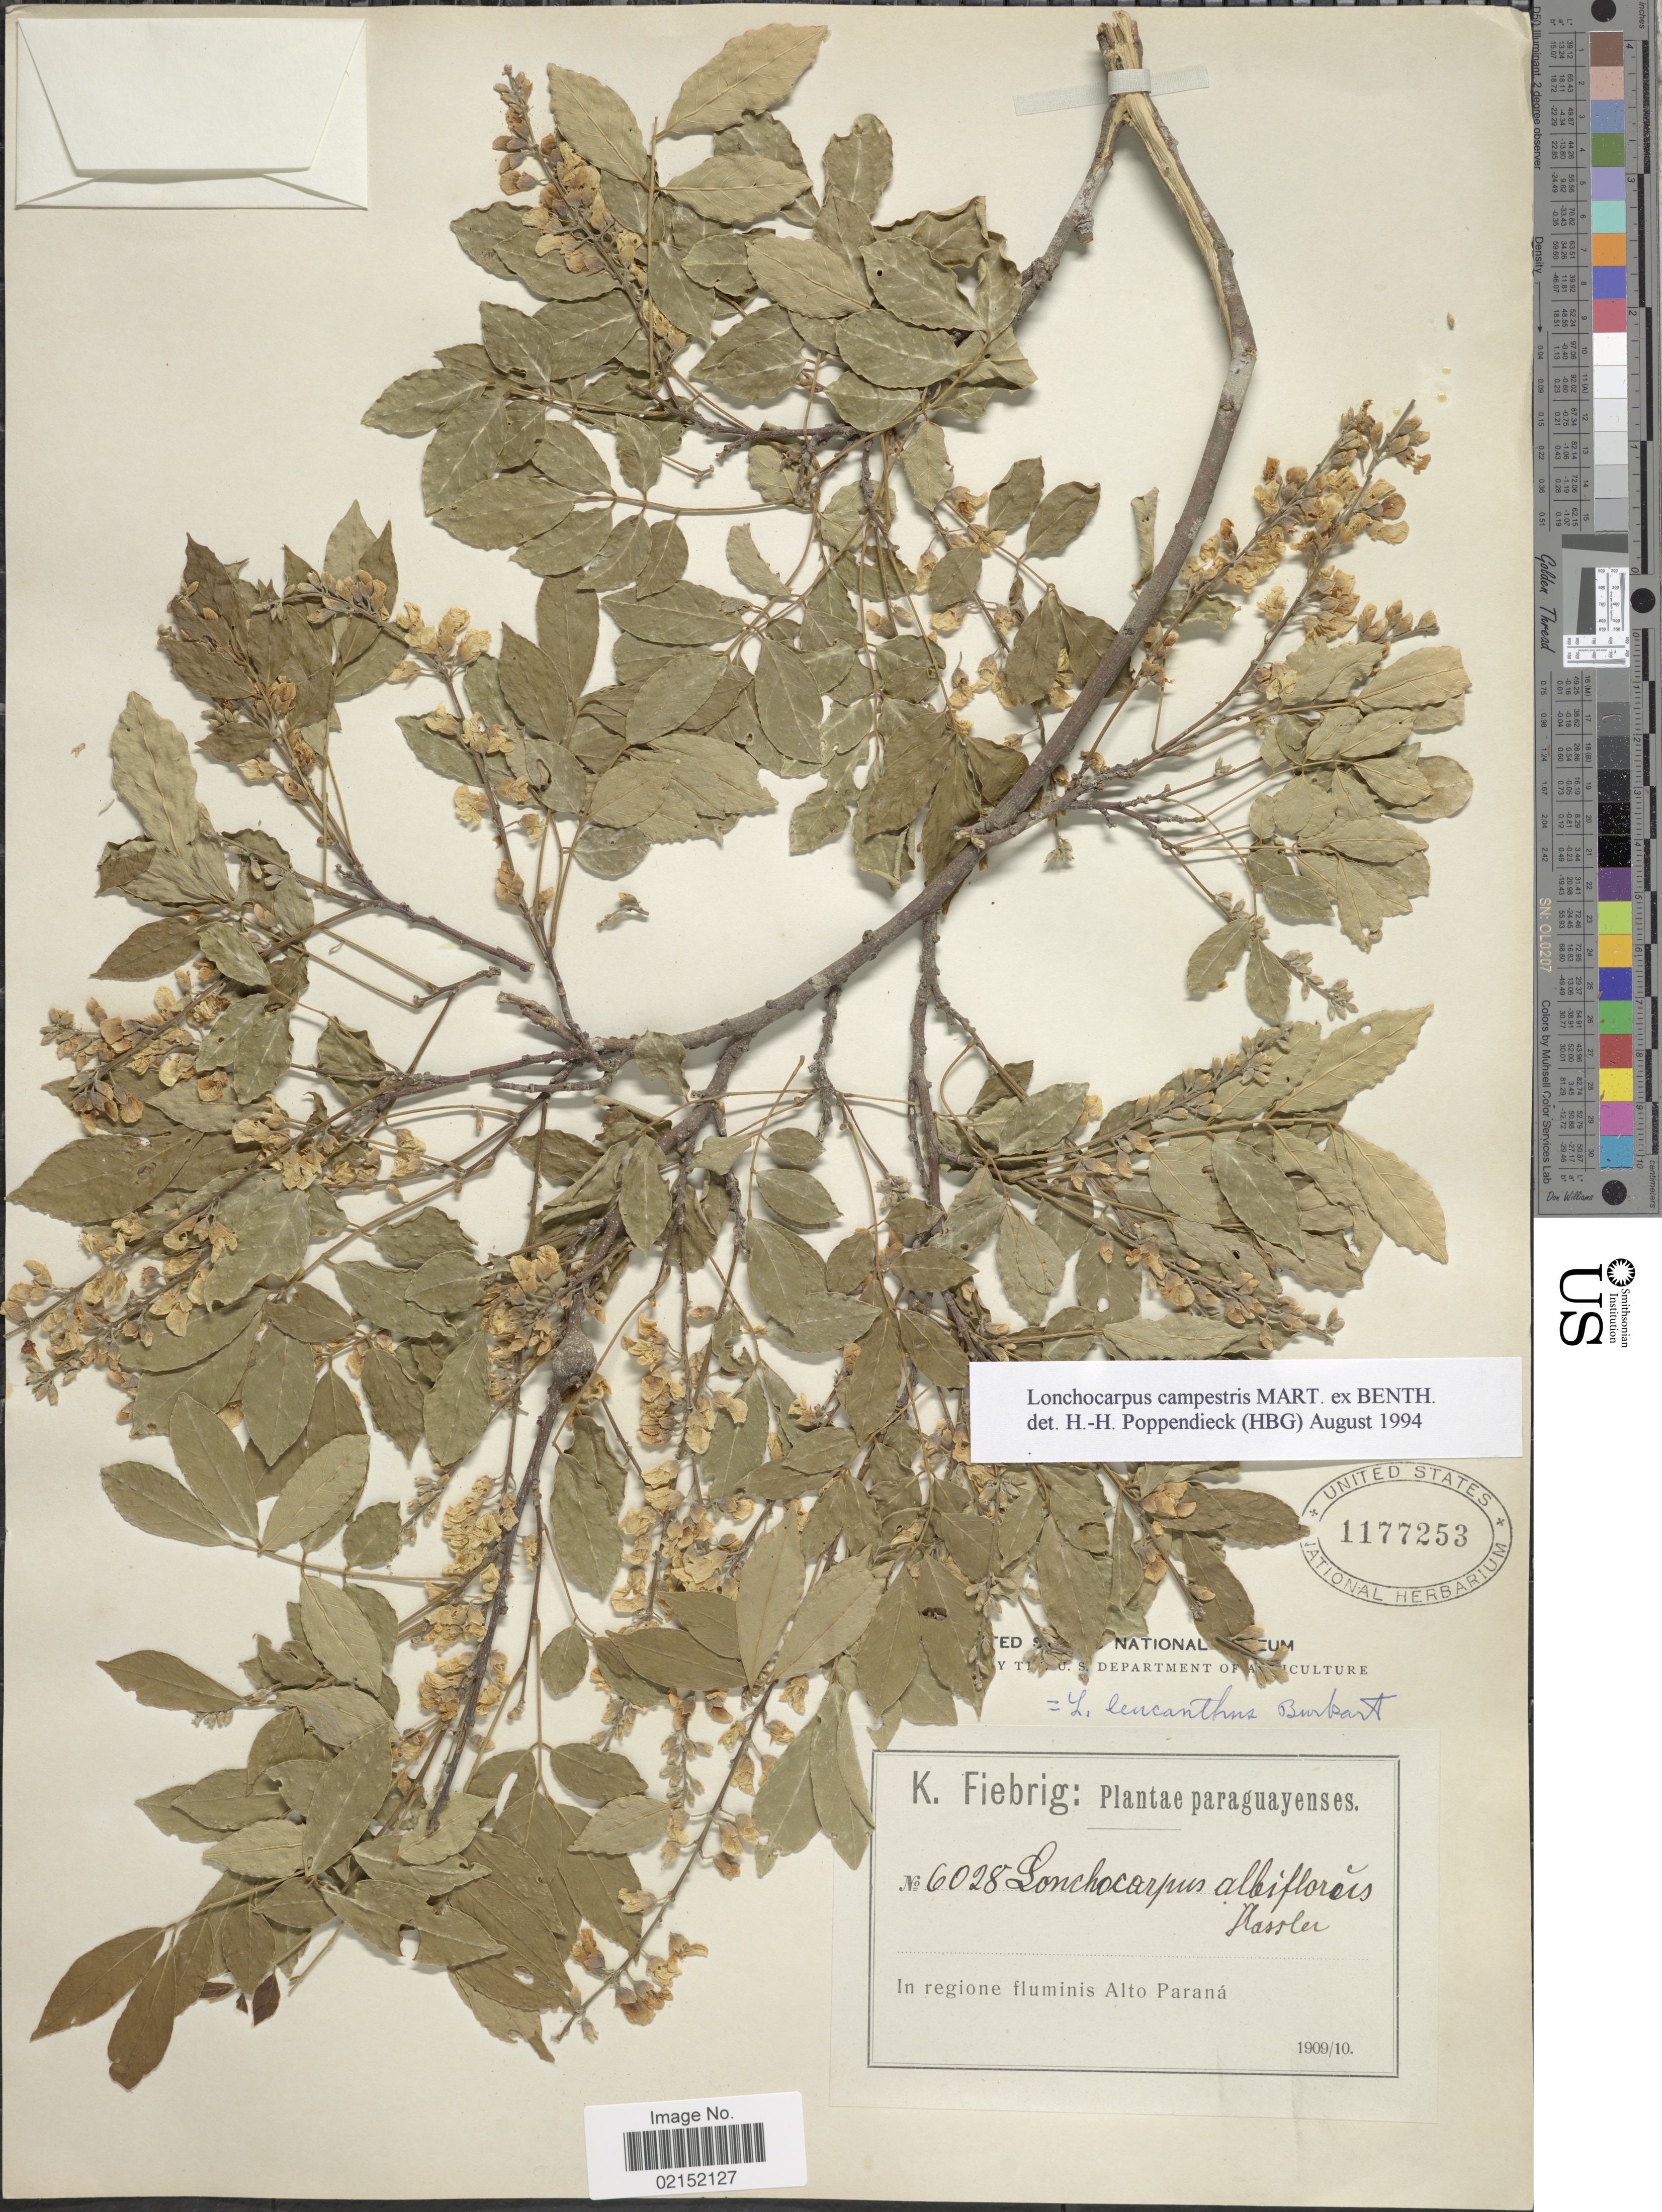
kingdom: Plantae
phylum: Tracheophyta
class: Magnoliopsida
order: Fabales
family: Fabaceae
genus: Muellera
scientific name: Muellera campestris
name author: (Mart. ex Benth.) M.J. Silva & A.M.G. Azevedo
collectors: K. Fiebrig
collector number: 6028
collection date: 1909/1910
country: Paraguay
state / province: Alto Parana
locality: In regione fluminis Alto Parana.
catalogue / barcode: US 1177253